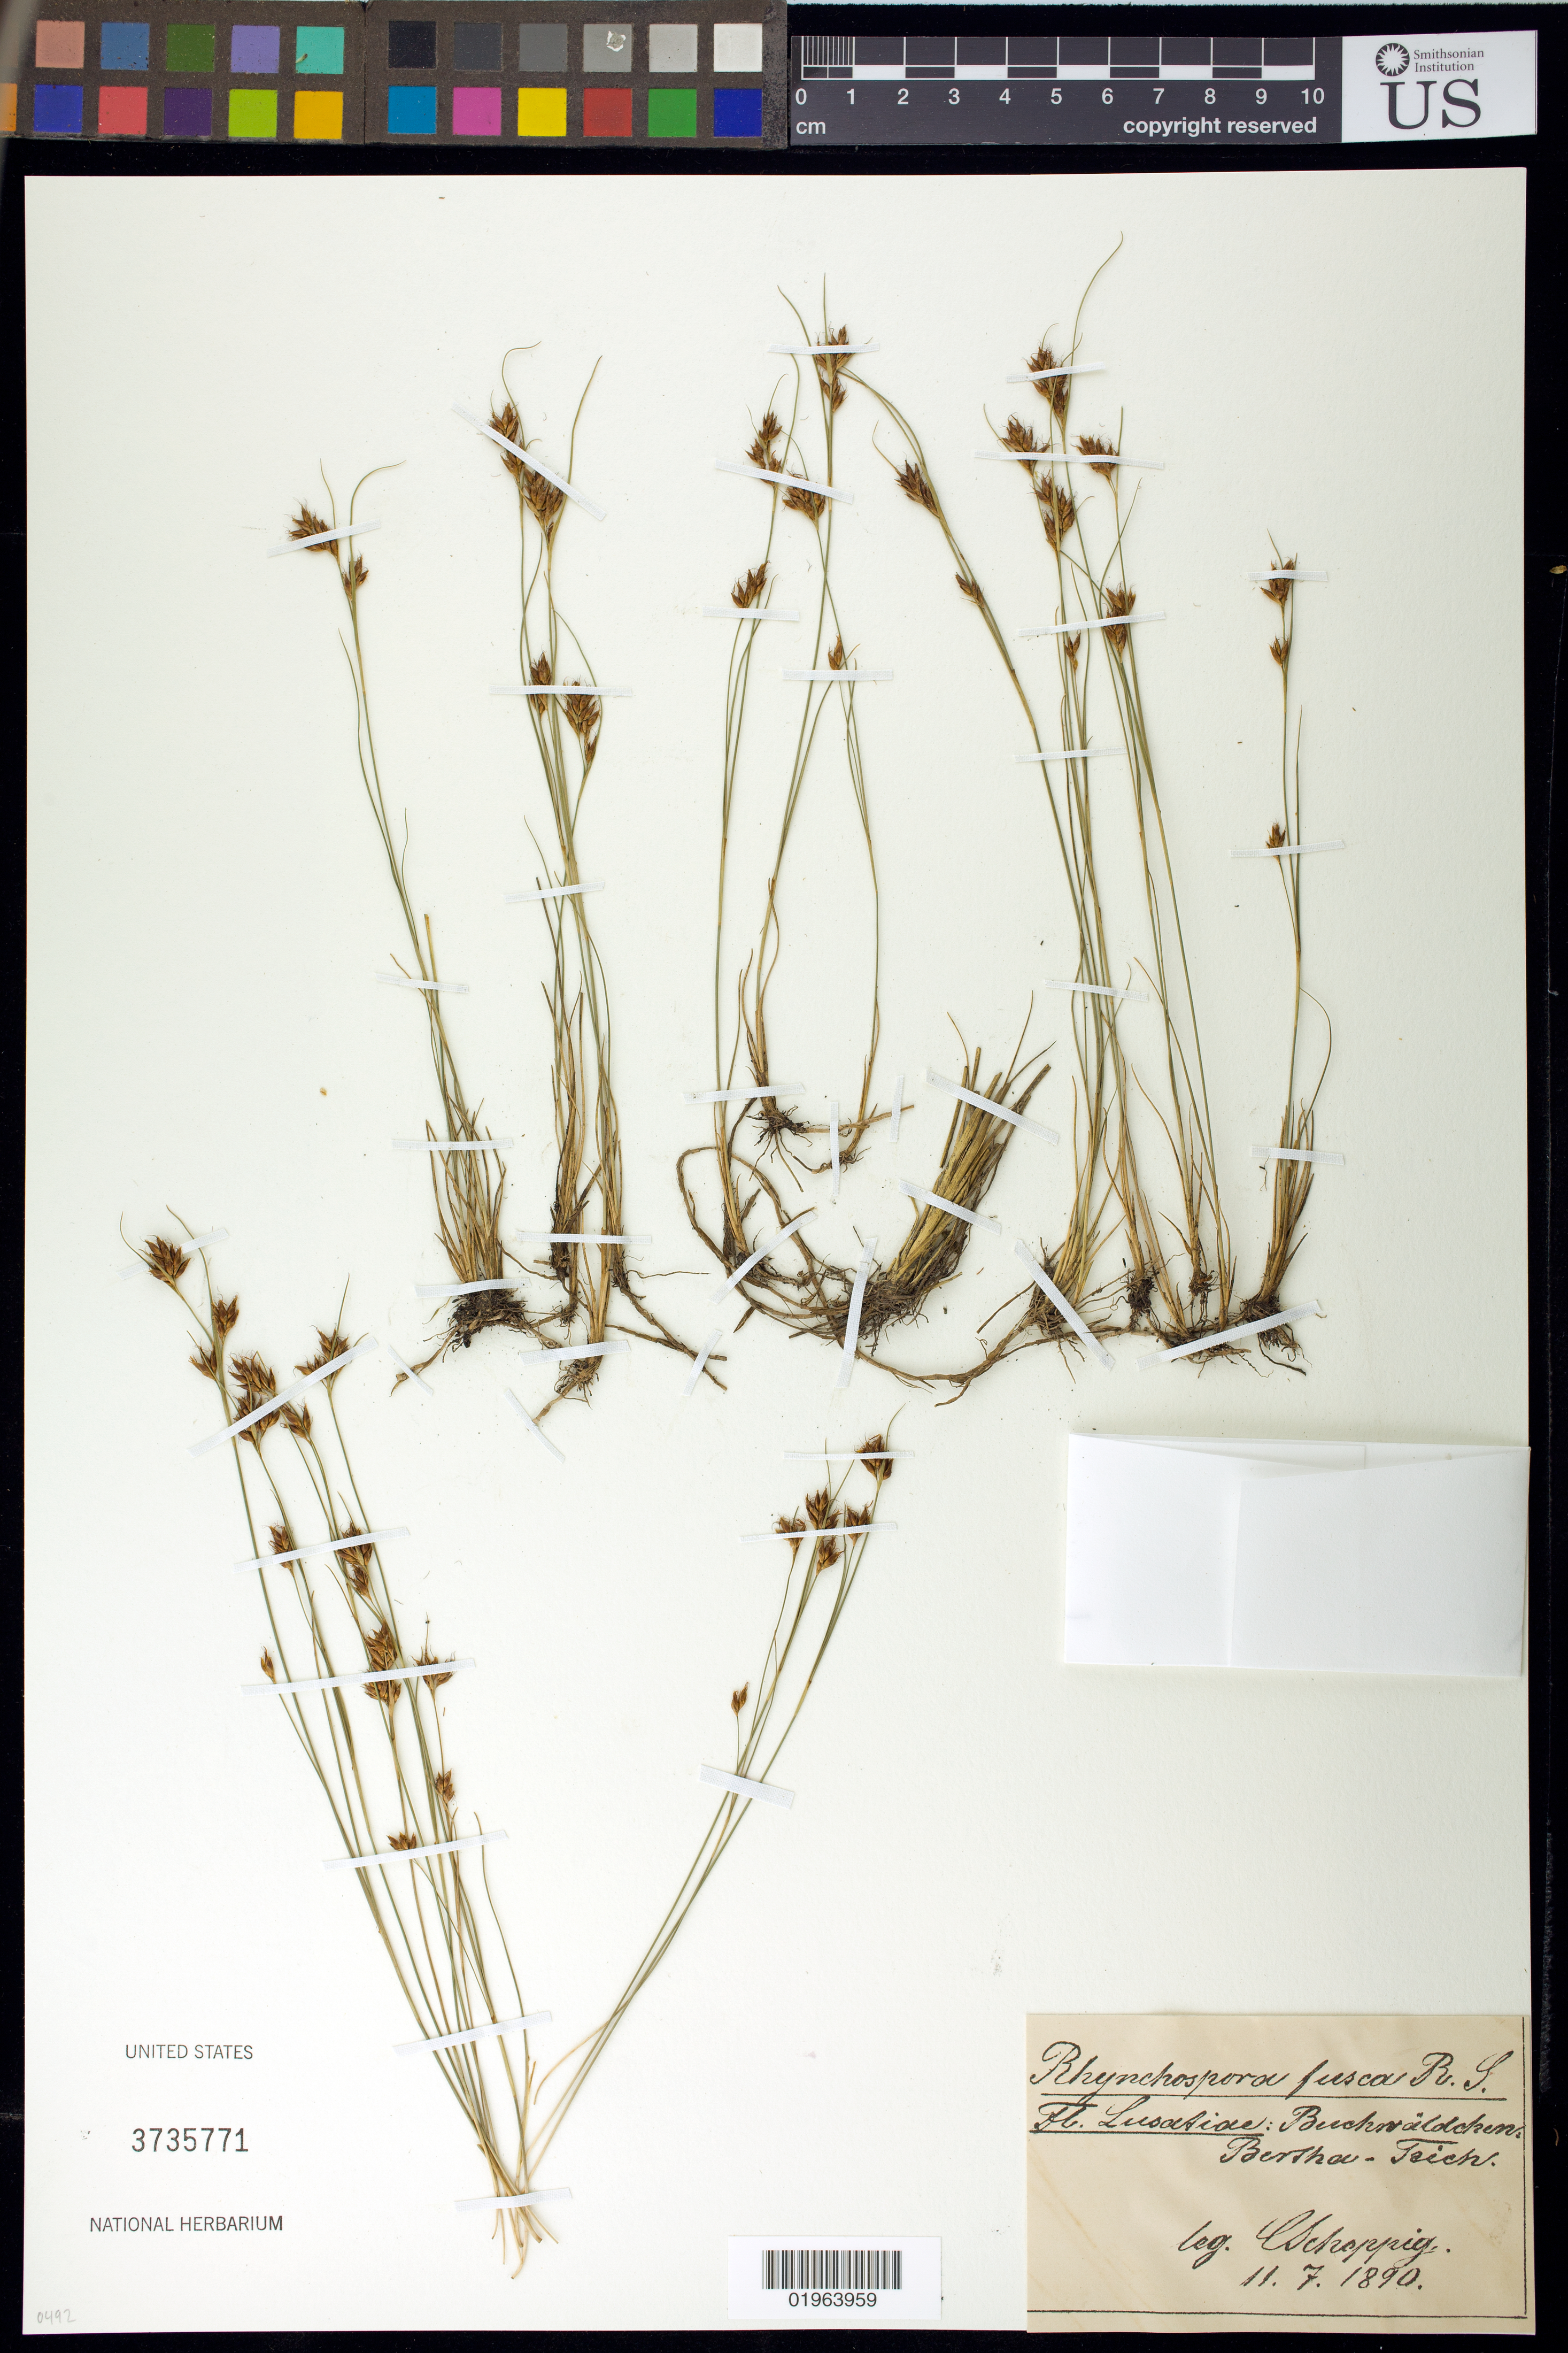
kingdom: Plantae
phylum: Tracheophyta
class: Liliopsida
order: Poales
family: Cyperaceae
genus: Rhynchospora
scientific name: Rhynchospora fusca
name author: (L.) W.T. Aiton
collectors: C. Scheppig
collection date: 1890-11-07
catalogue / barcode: US 3735771